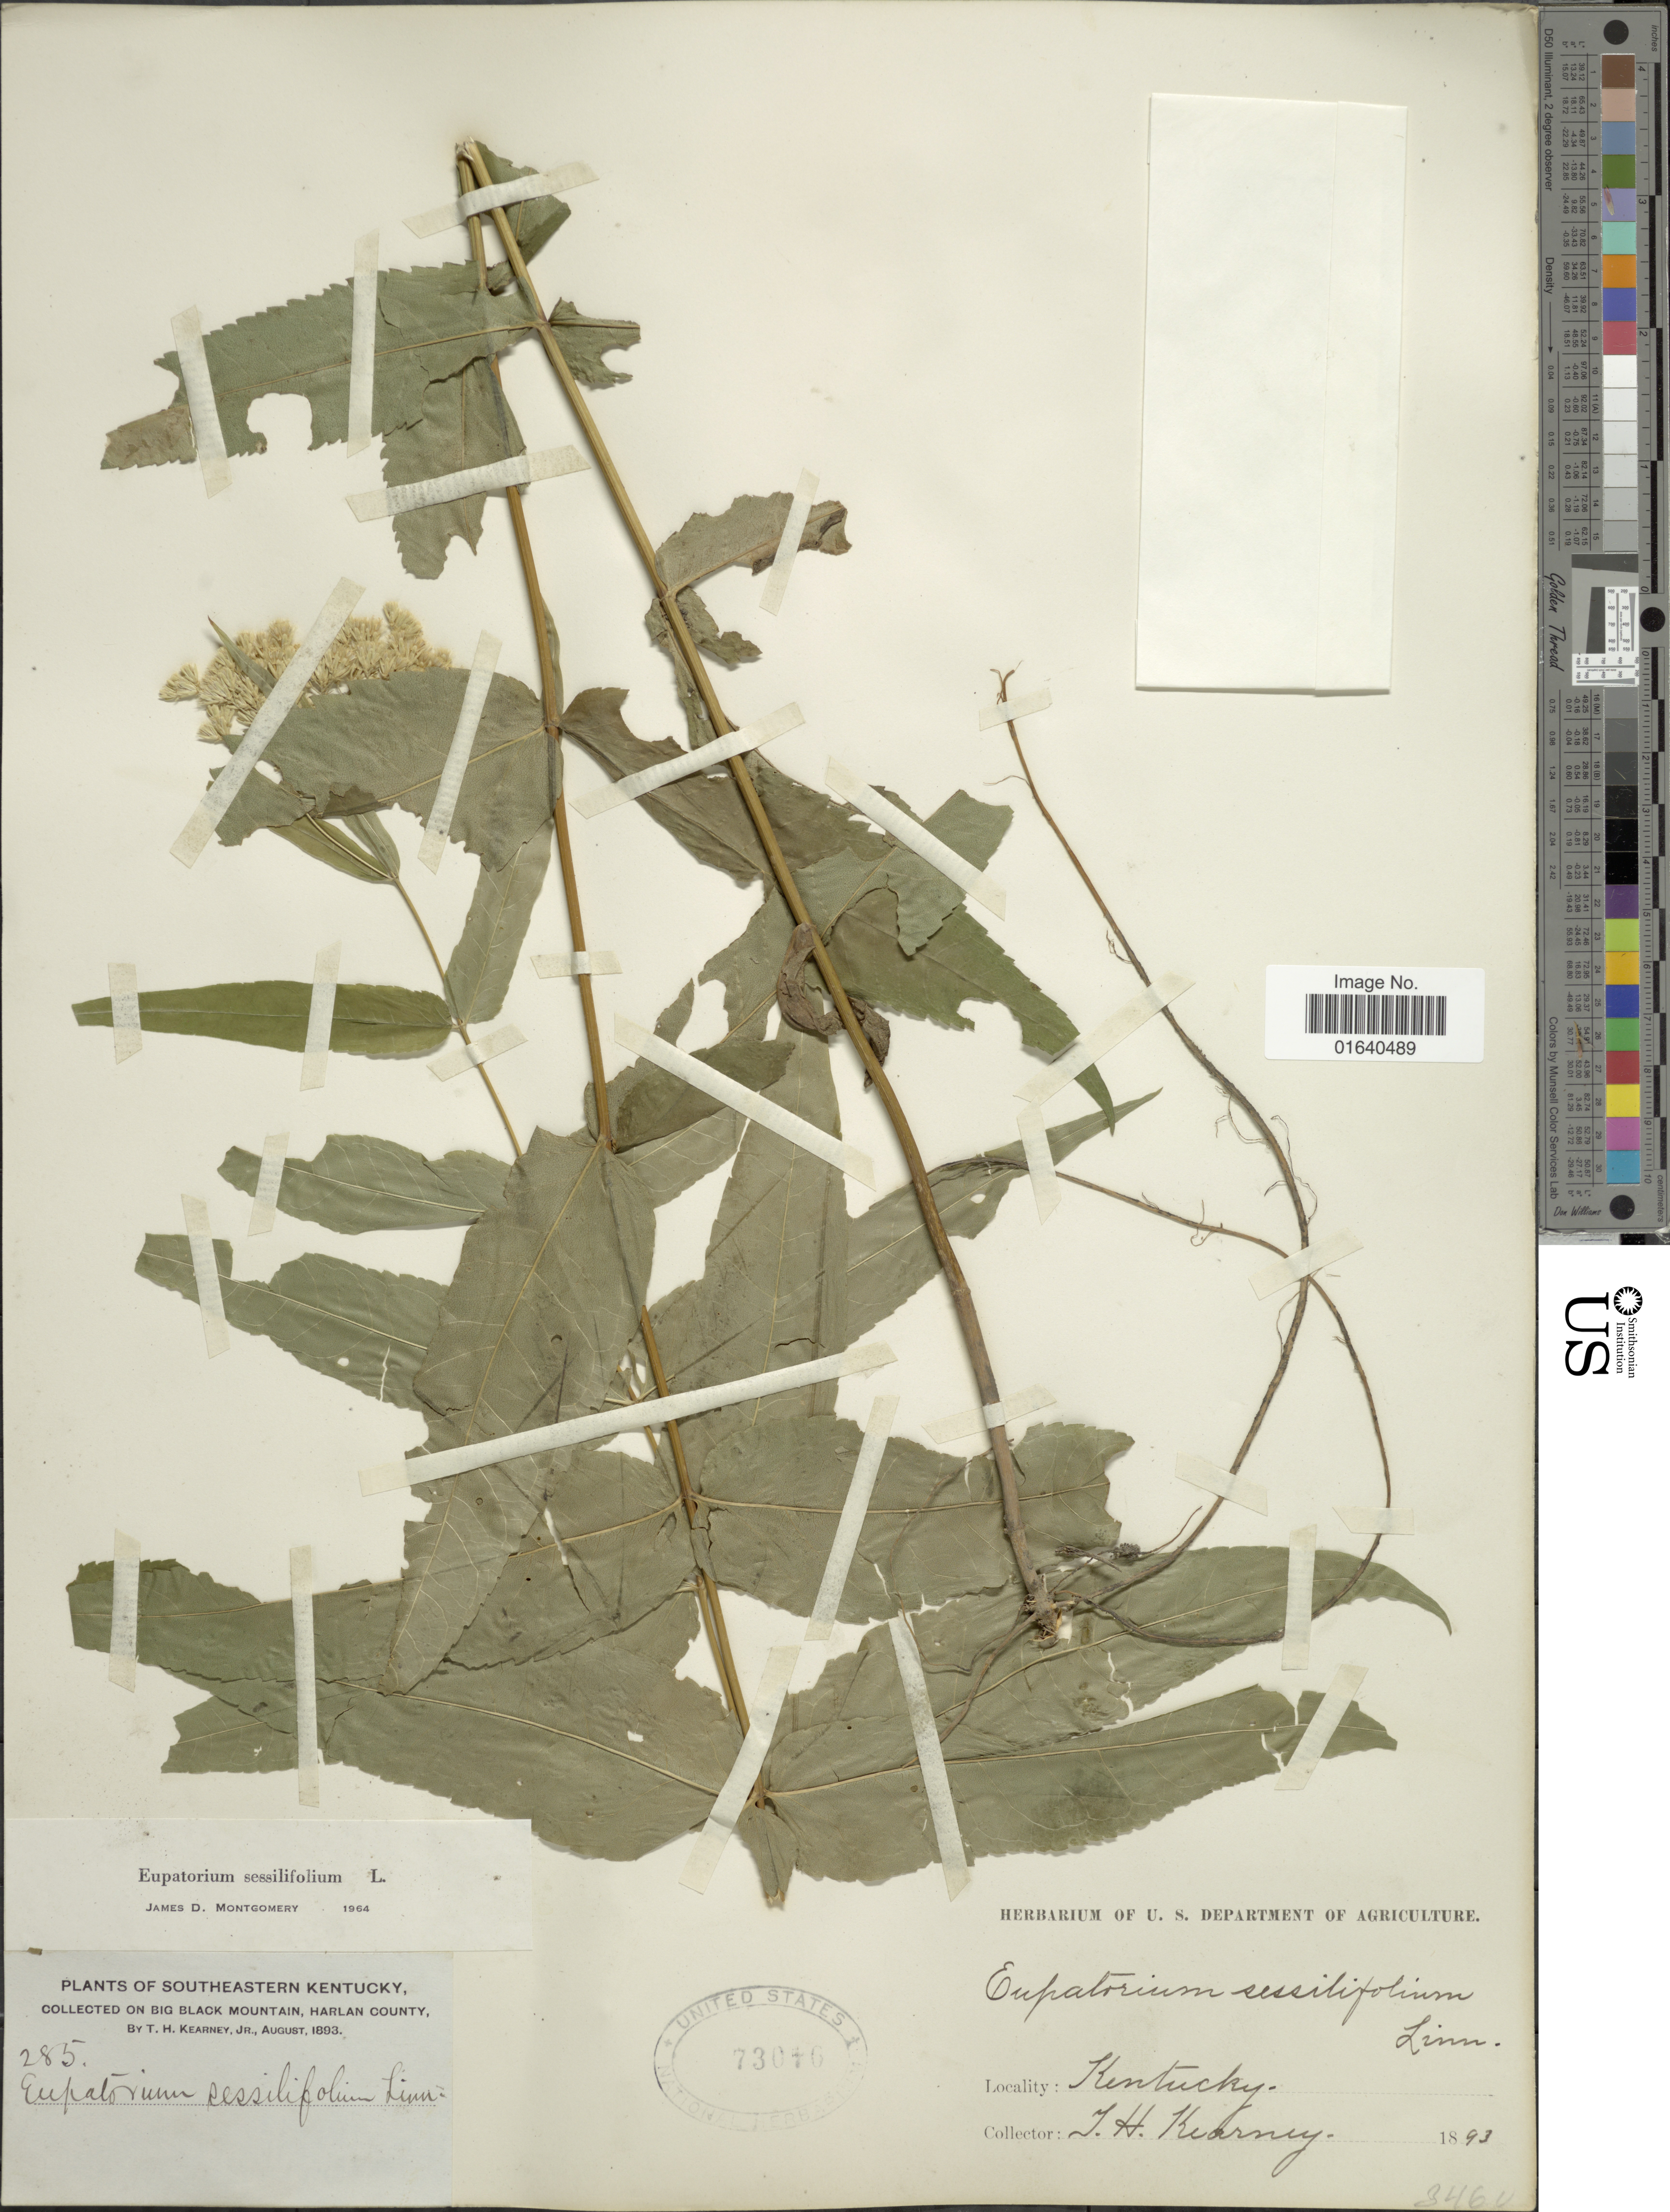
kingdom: Plantae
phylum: Tracheophyta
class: Magnoliopsida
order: Asterales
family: Asteraceae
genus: Eupatorium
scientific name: Eupatorium sessilifolium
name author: L.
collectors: T. H. Kearney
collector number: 285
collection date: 1893-08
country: United States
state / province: Kentucky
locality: Southeastern Kentucky, on Big Black Mountain, Harlan County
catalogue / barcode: US 73016